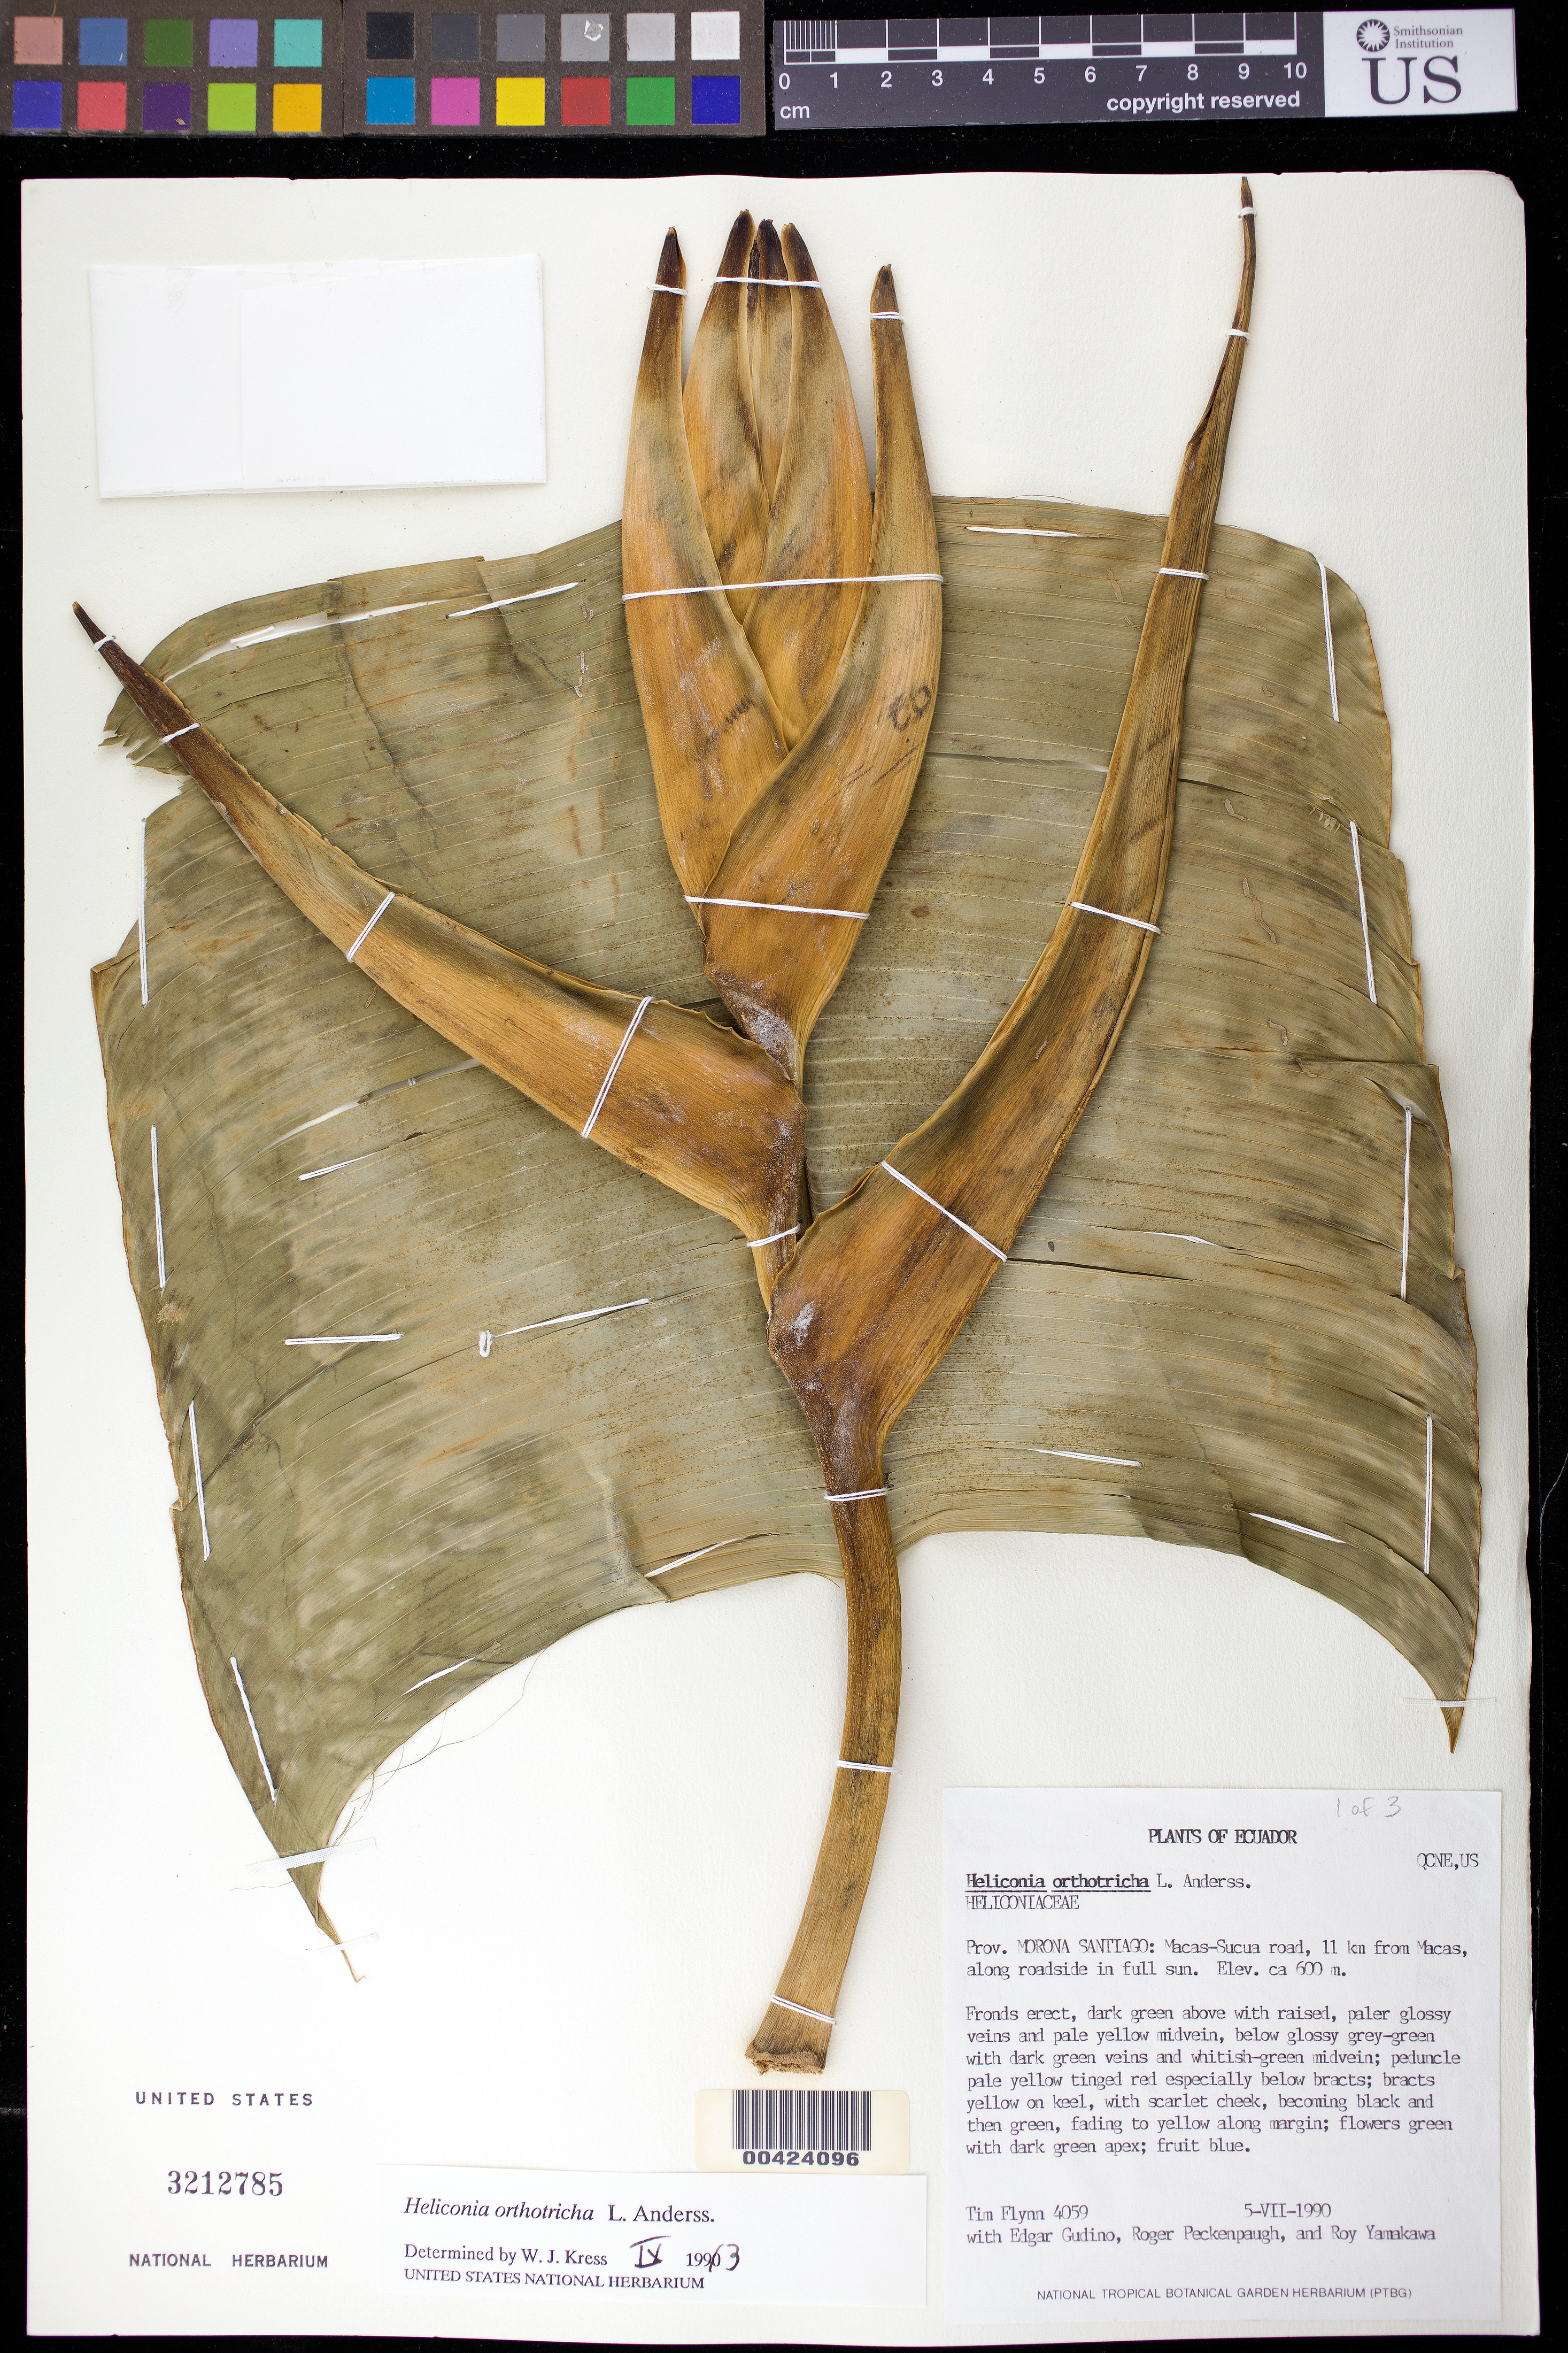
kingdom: Plantae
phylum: Tracheophyta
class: Liliopsida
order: Zingiberales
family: Heliconiaceae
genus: Heliconia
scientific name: Heliconia orthotricha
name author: L. Andersson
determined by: Kress, W. J., (US), Smithsonian Institution - National Museum of Natural History (UNITED STATES)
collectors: T. W. Flynn, E. Gudiño, R. Peckinpaugh & R. Yamakawa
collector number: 4059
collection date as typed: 05 Jul 1990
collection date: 1990-07-05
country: Ecuador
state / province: Morona-Santiago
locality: Macas - sucua rd; 11 km from macas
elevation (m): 600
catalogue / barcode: US 3212785